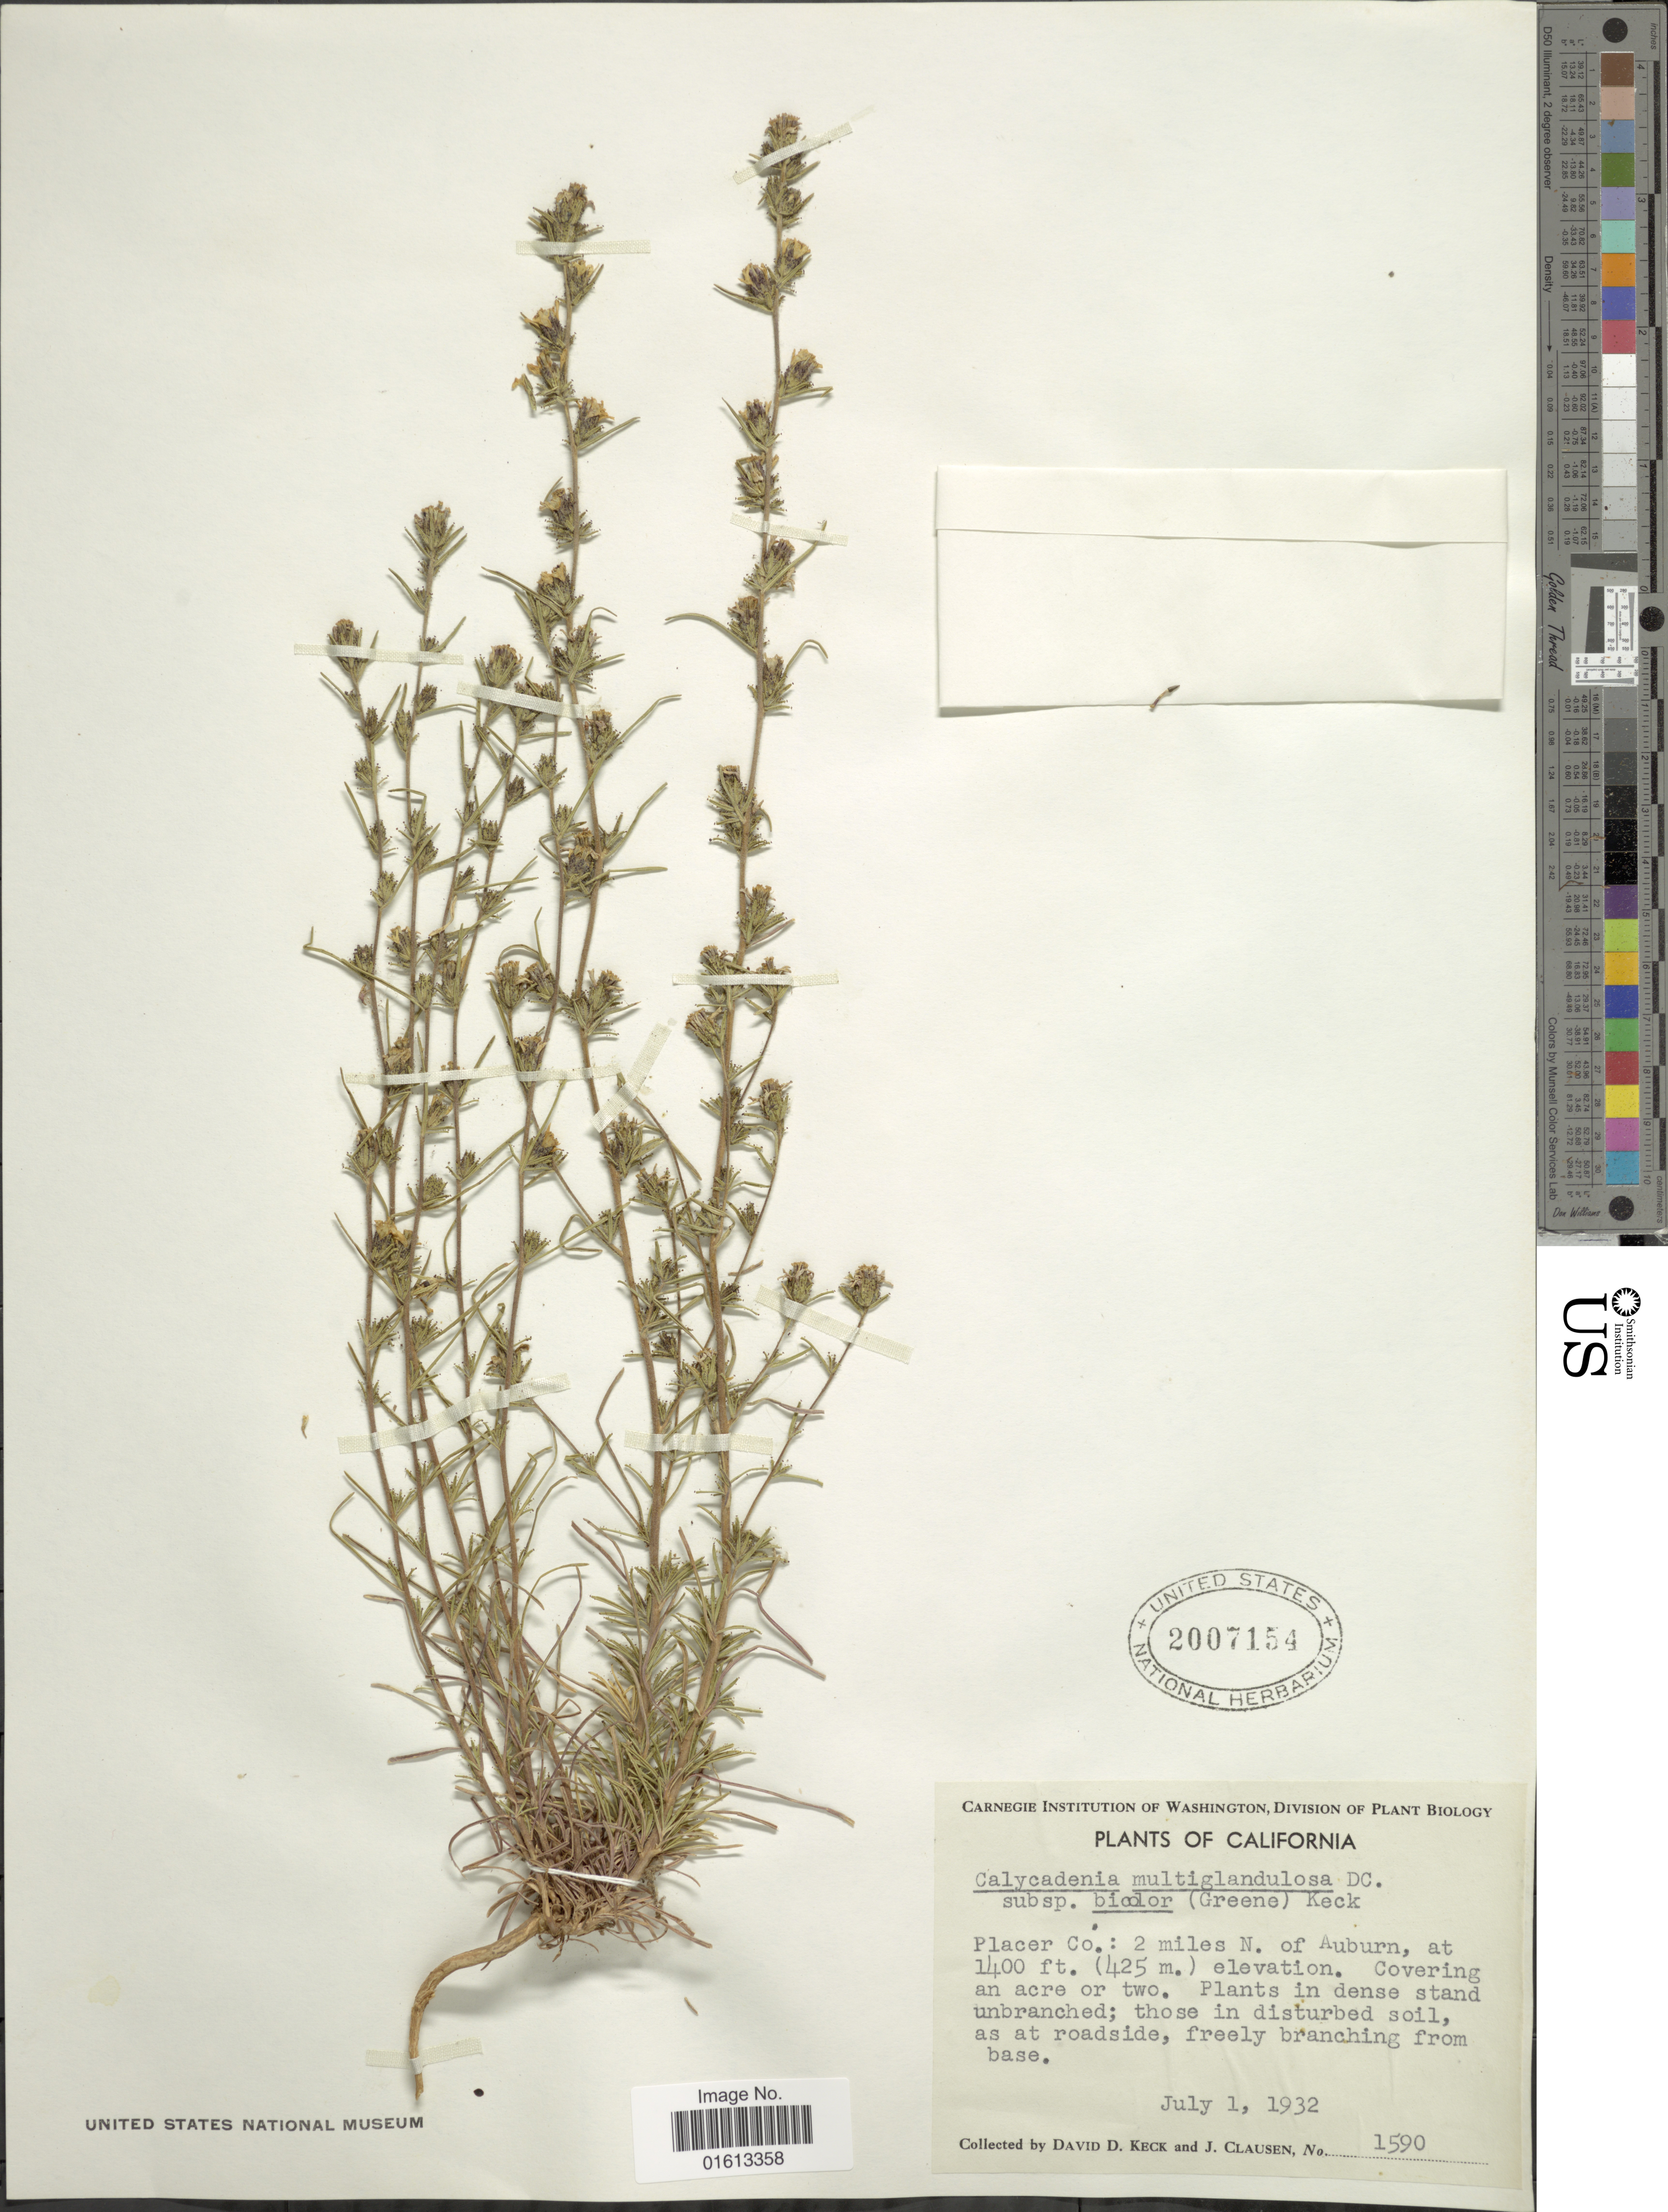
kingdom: Plantae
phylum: Tracheophyta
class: Magnoliopsida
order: Asterales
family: Asteraceae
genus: Calycadenia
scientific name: Calycadenia multiglandulosa subsp. bicolor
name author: (Greene) D.D. Keck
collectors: D. D. Keck & J. Clausen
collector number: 1590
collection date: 1932-07-01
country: United States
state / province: California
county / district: Placer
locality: Placer Co.: 2 miles N. of Auburn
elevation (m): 427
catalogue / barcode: US 2007154